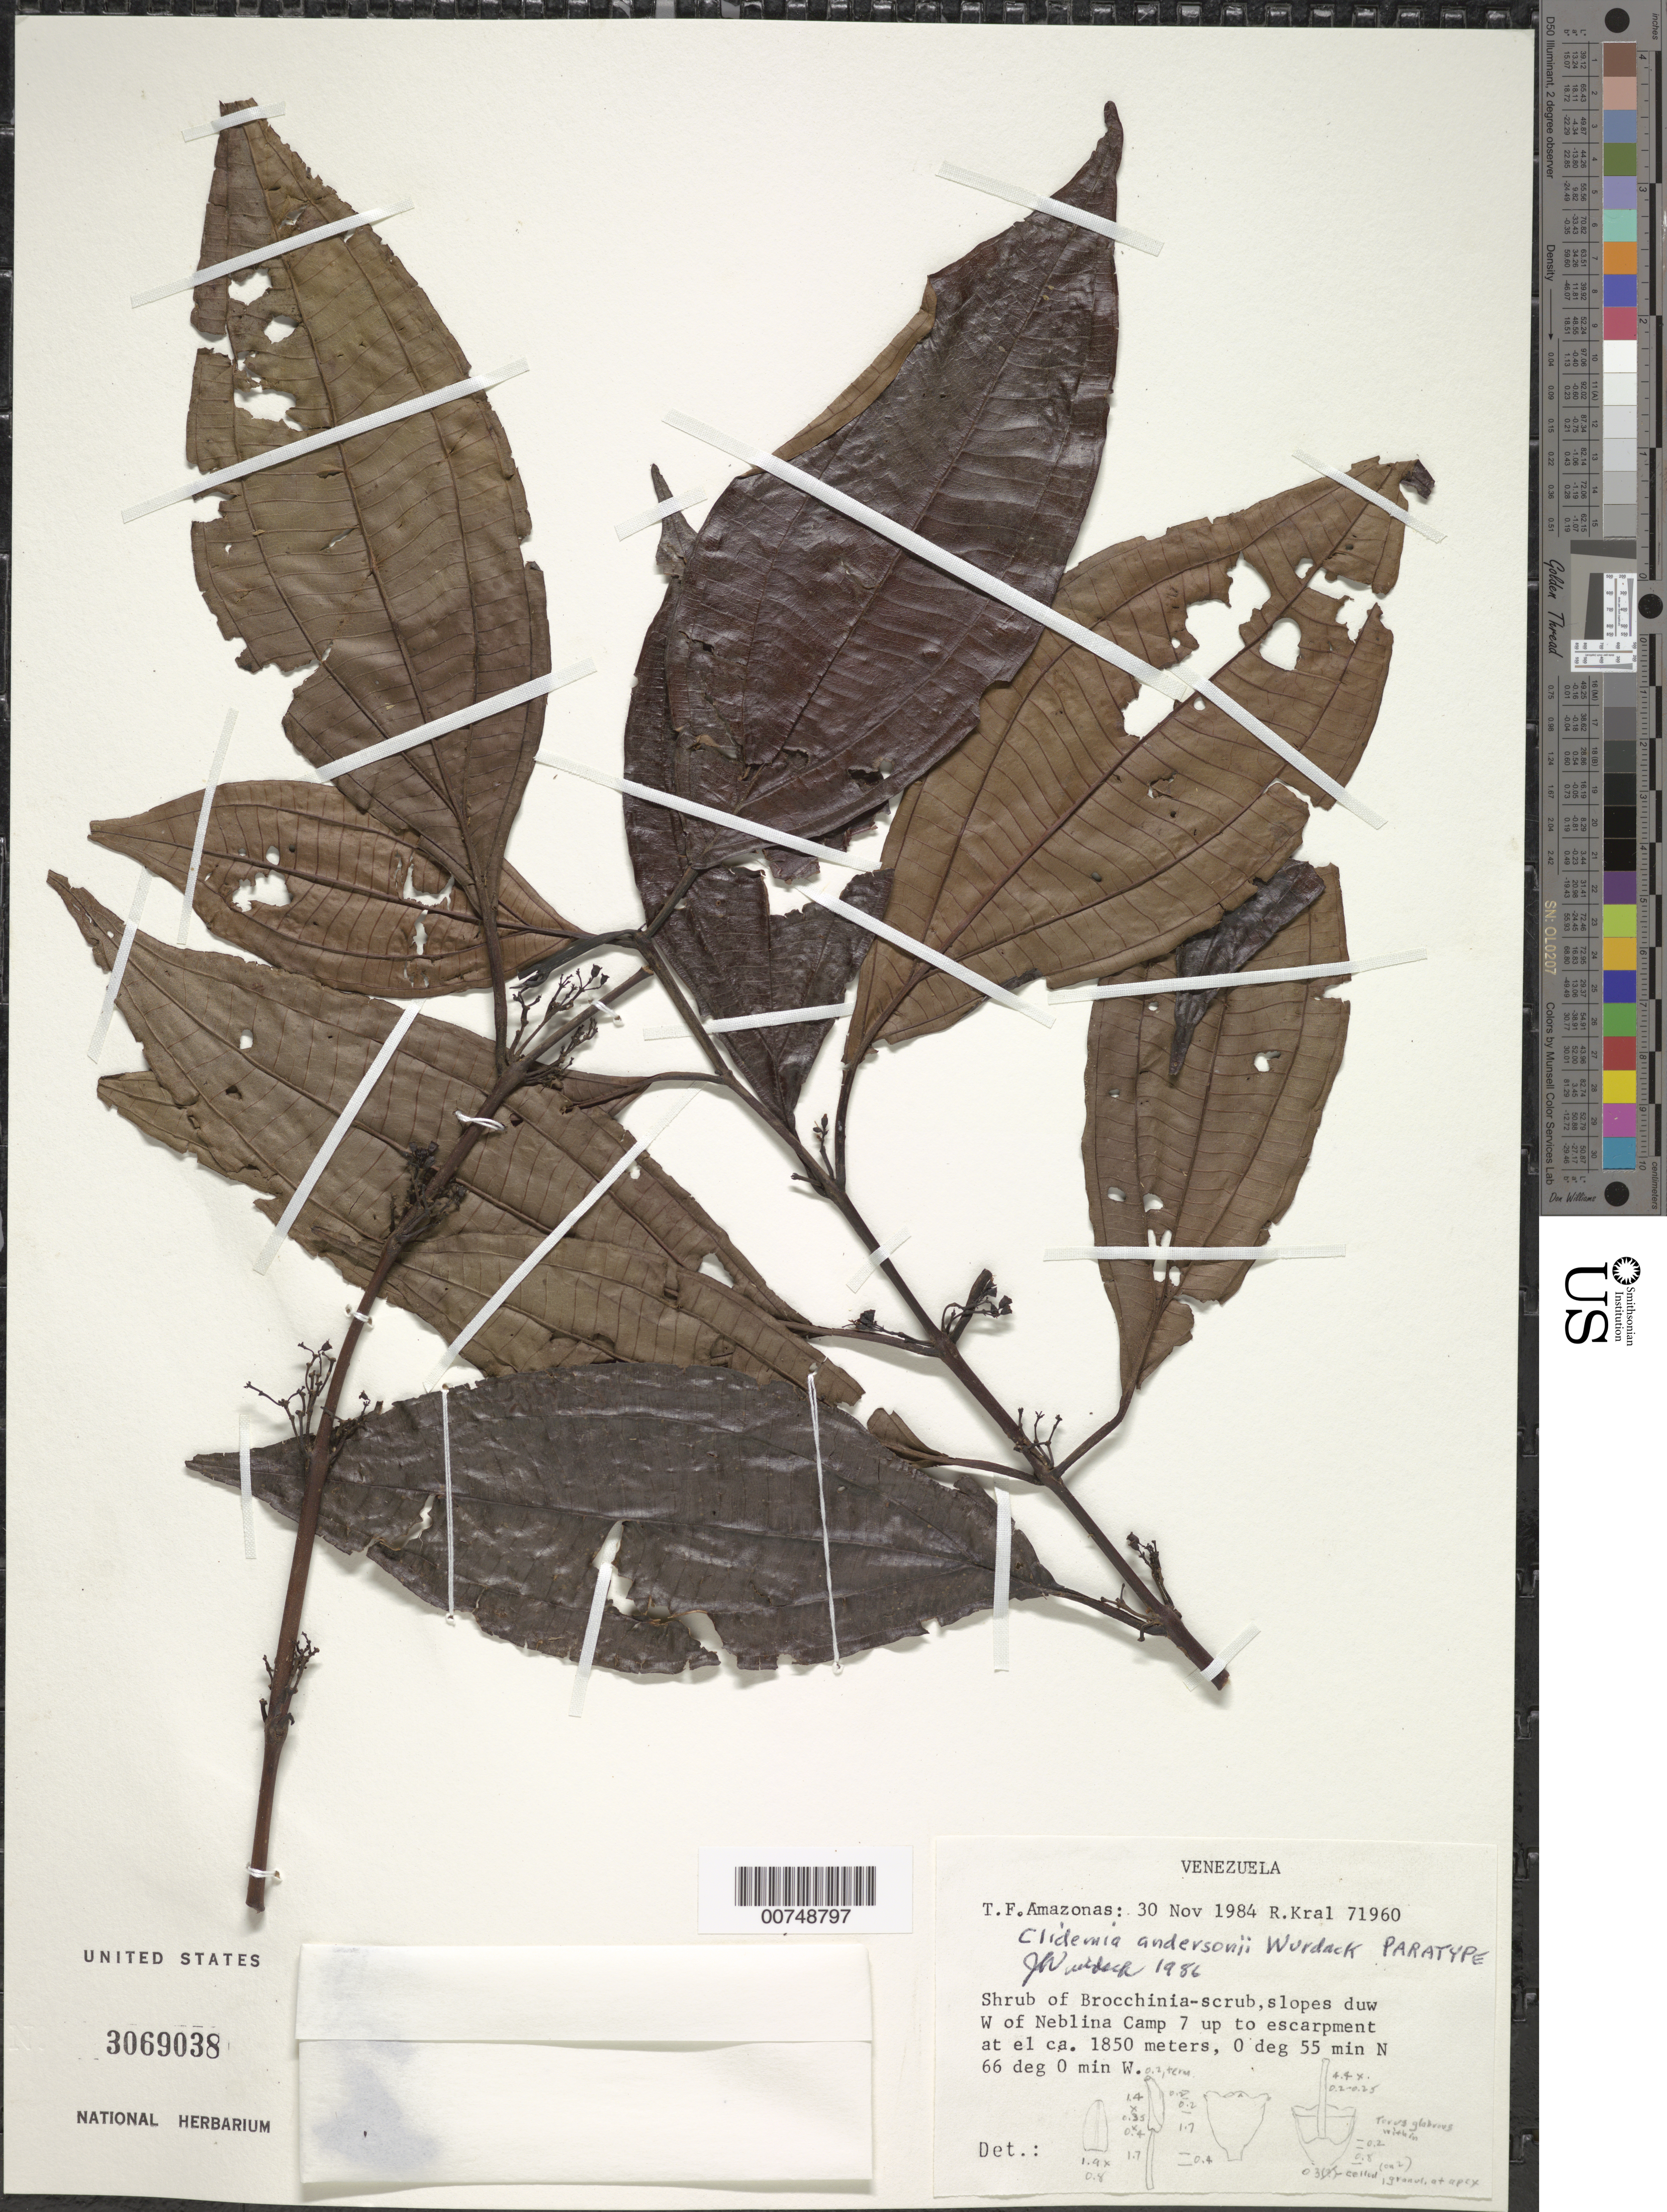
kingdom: Plantae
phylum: Tracheophyta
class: Magnoliopsida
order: Myrtales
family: Melastomataceae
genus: Clidemia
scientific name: Clidemia andersonii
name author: Wurdack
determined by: Wurdack, John J., (US), US (UNITED STATES)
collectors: R. Kral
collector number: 71960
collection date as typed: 30-Nov-84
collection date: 1984-11-30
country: Venezuela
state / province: Amazonas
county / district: Río Negro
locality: Neblina Camp 7, W up to escarpment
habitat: Brocchinia-scrub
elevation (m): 1850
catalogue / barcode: US 3069038